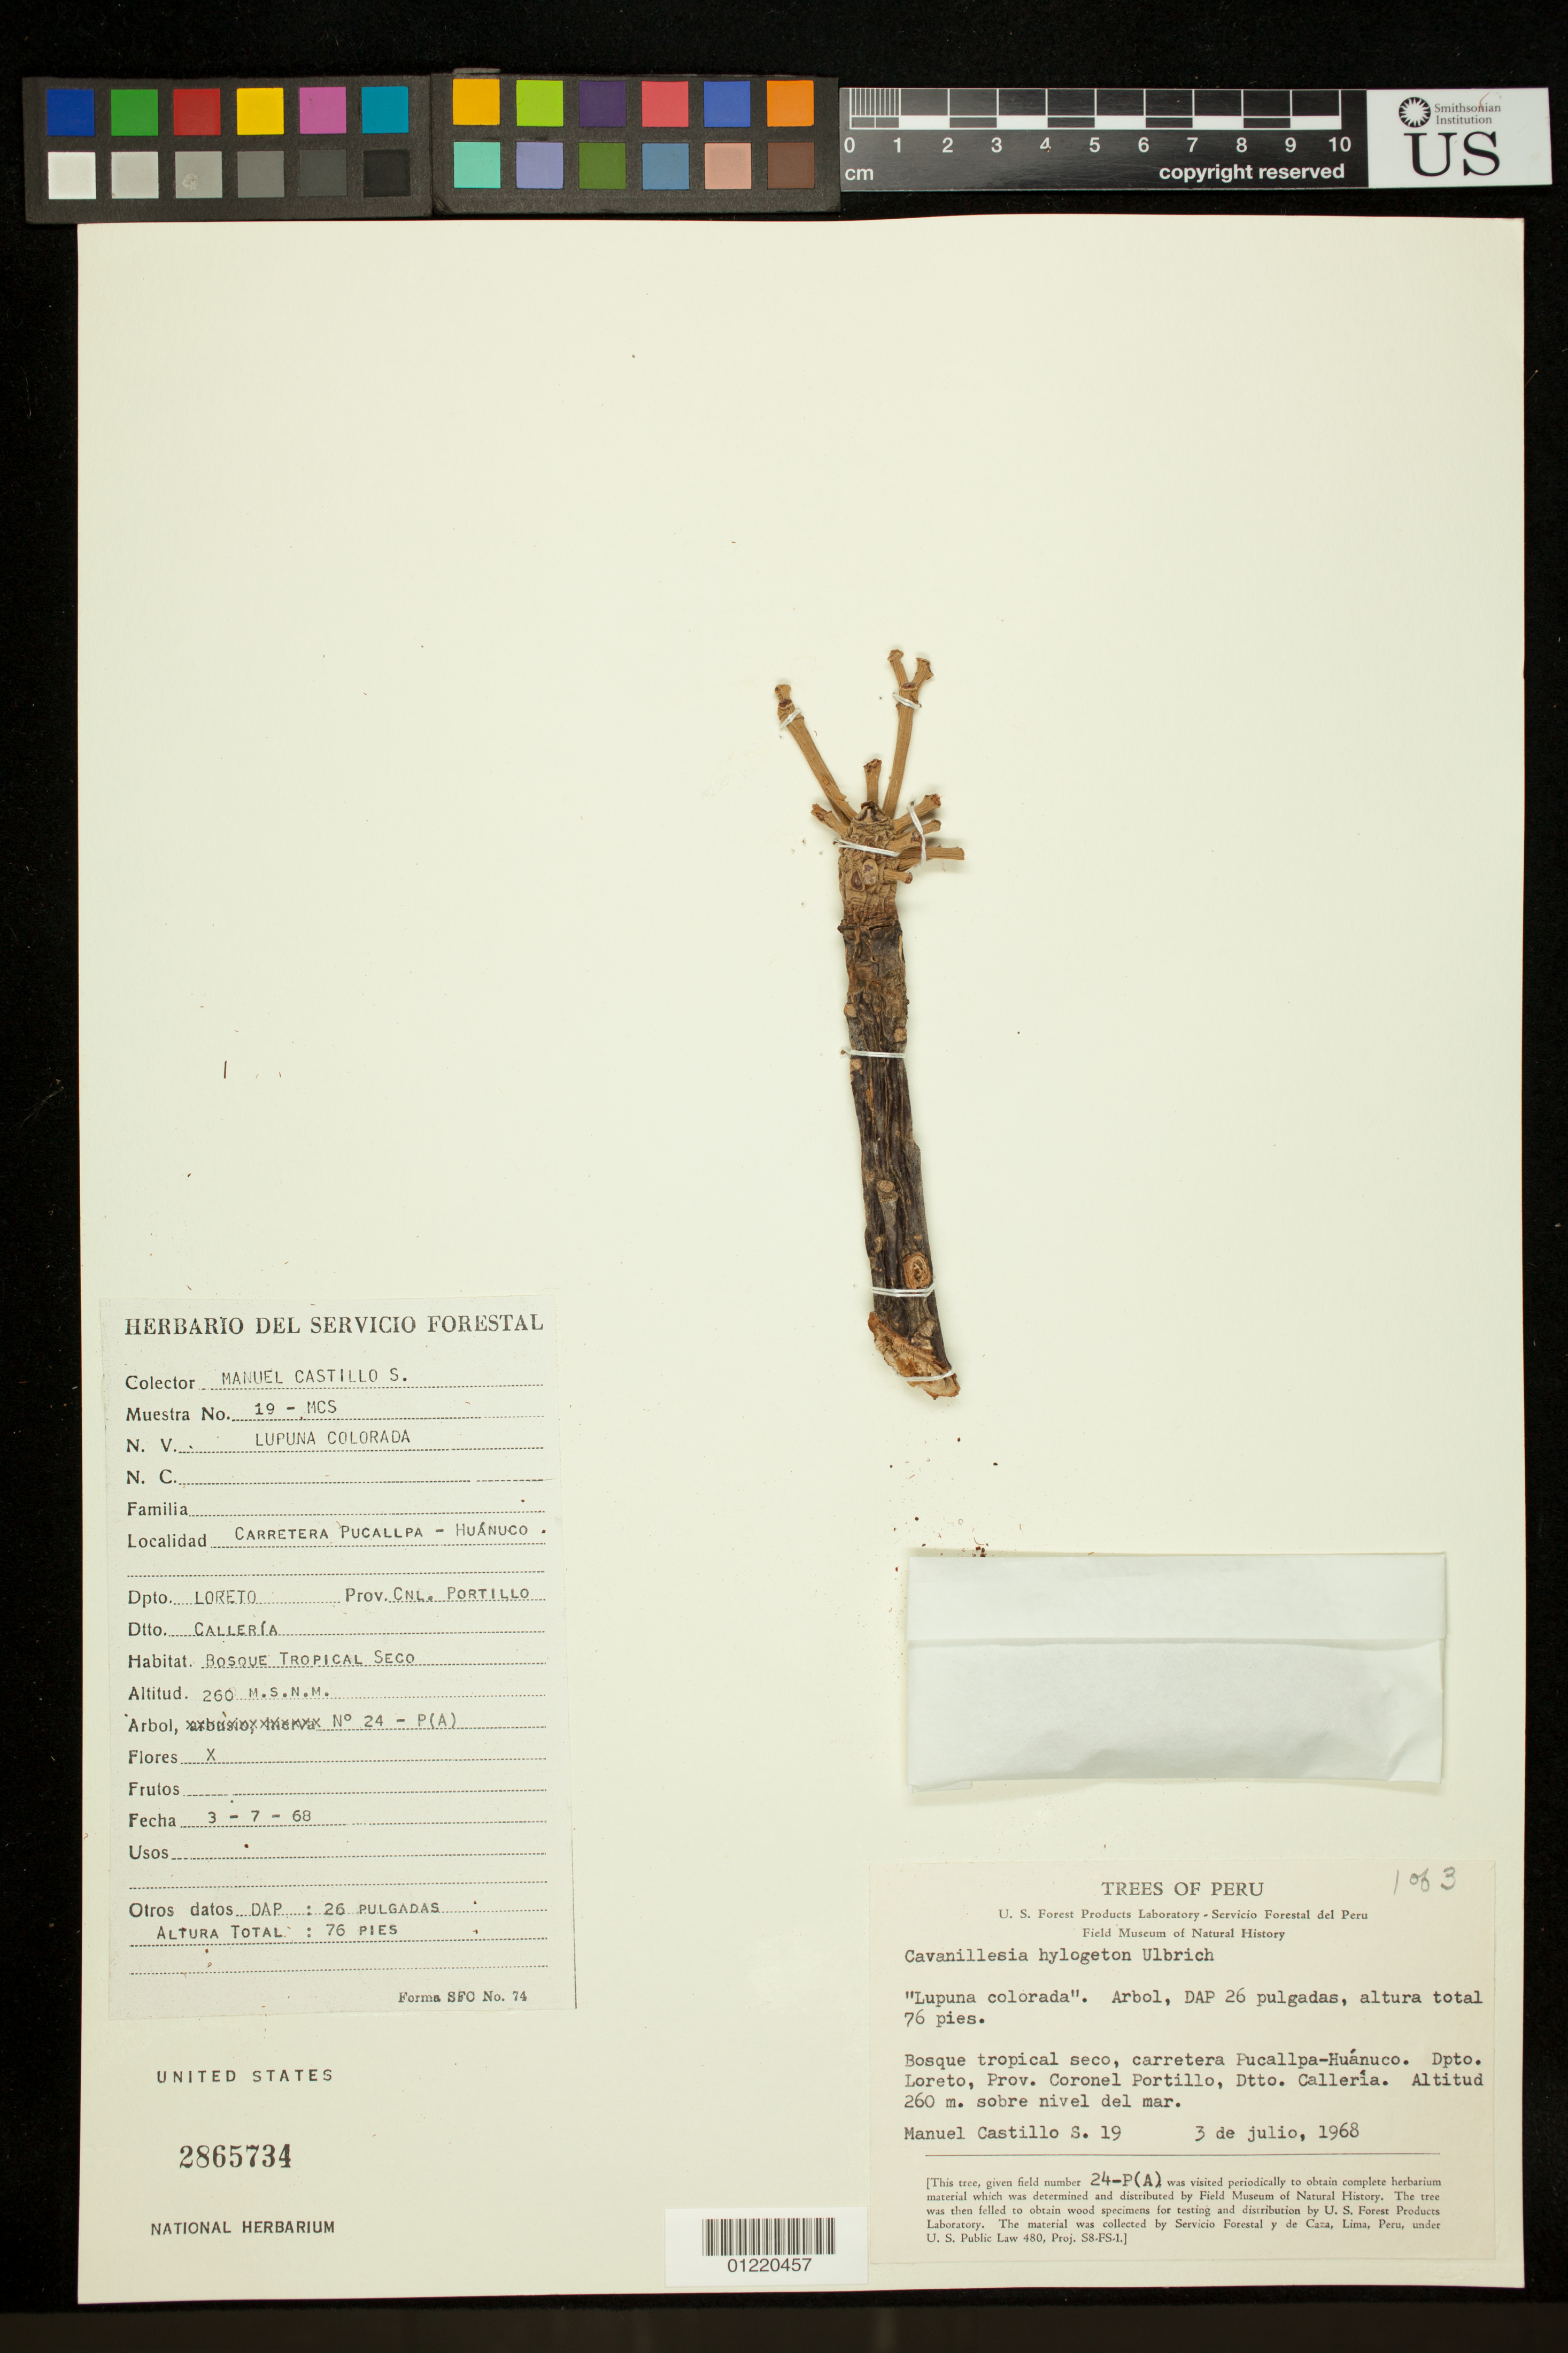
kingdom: Plantae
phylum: Tracheophyta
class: Magnoliopsida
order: Malvales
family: Malvaceae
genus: Cavanillesia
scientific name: Cavanillesia hylogeiton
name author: Ulbr.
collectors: M. Castillo S.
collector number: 19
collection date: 1968-07-03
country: Peru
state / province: Ucayali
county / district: Coronel Portillo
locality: Dtto. Calleria. Carretera Pucallpa - Huanuco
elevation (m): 260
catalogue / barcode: US 2865734